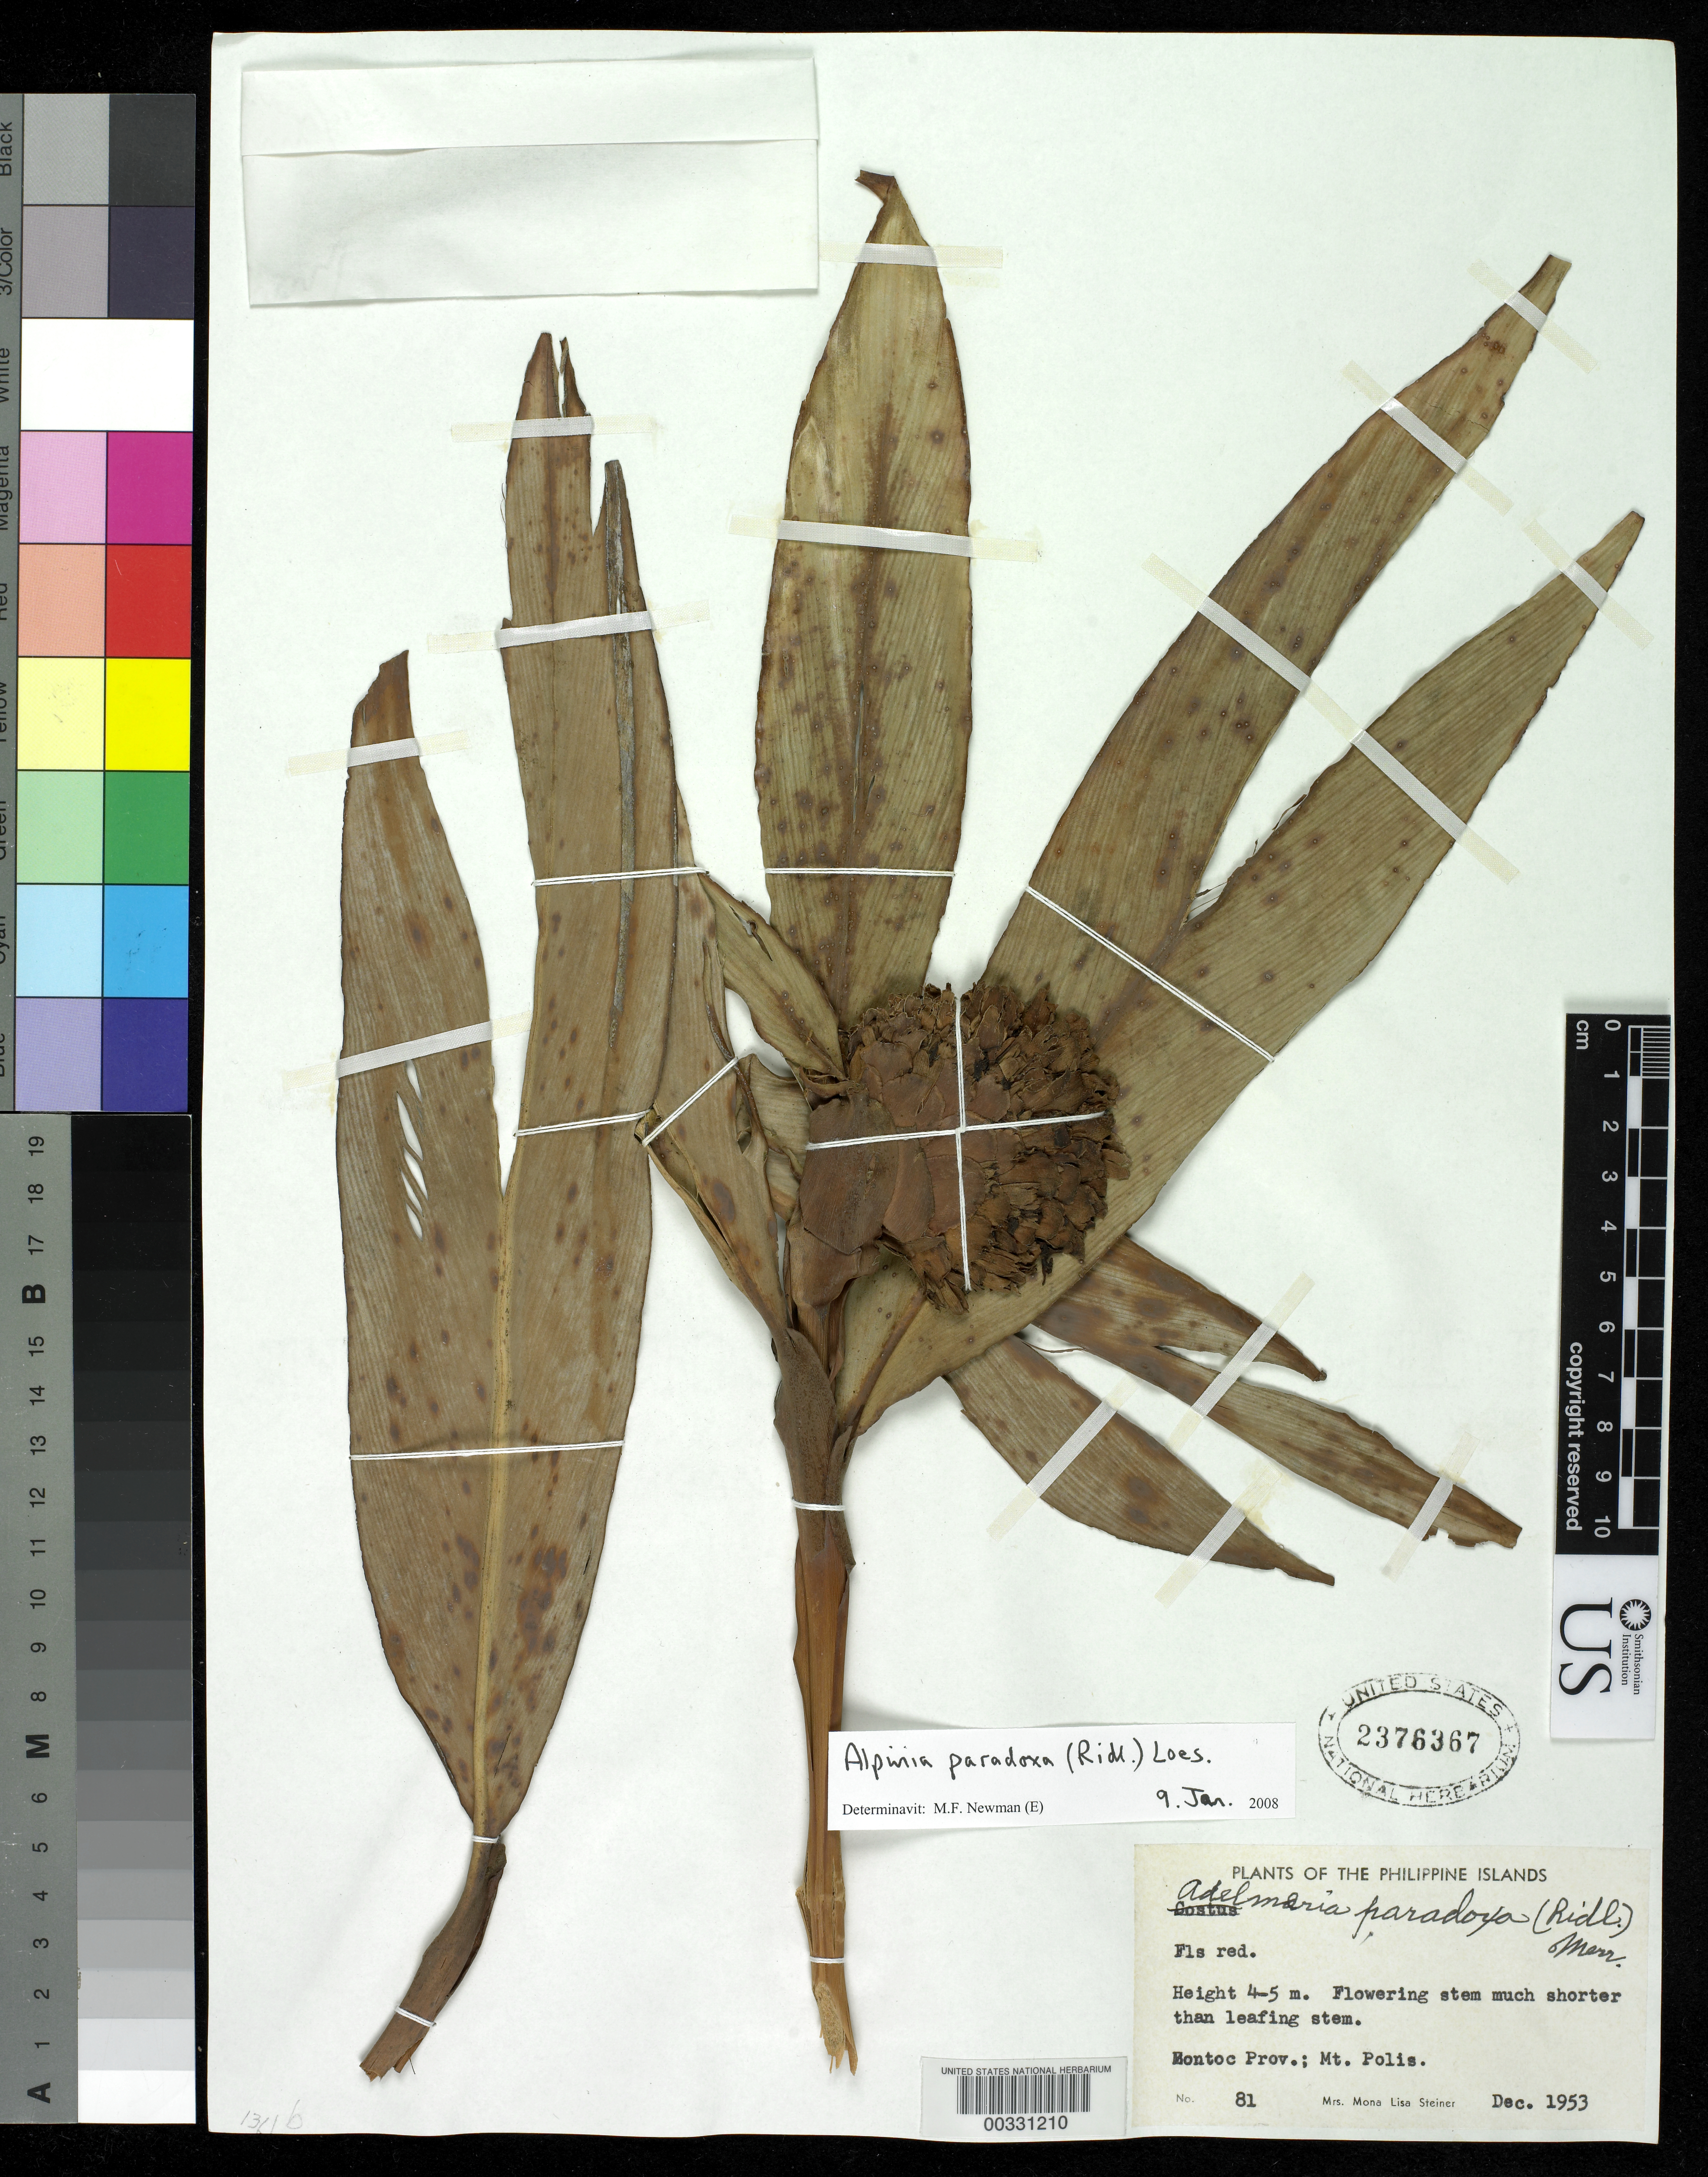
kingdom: Plantae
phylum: Tracheophyta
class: Liliopsida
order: Zingiberales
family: Zingiberaceae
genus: Adelmeria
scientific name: Adelmeria paradoxa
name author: (Ridl.) Merr.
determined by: Docot, Rudolph Valentino A.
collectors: M. Steiner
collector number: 81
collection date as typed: Dec 1953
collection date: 1953-12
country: Philippines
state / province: Cordillera (Administrative Region)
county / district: Ifugao / Mountain Province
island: Luzon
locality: Bontoc prov., mt. polis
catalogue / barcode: US 2376367